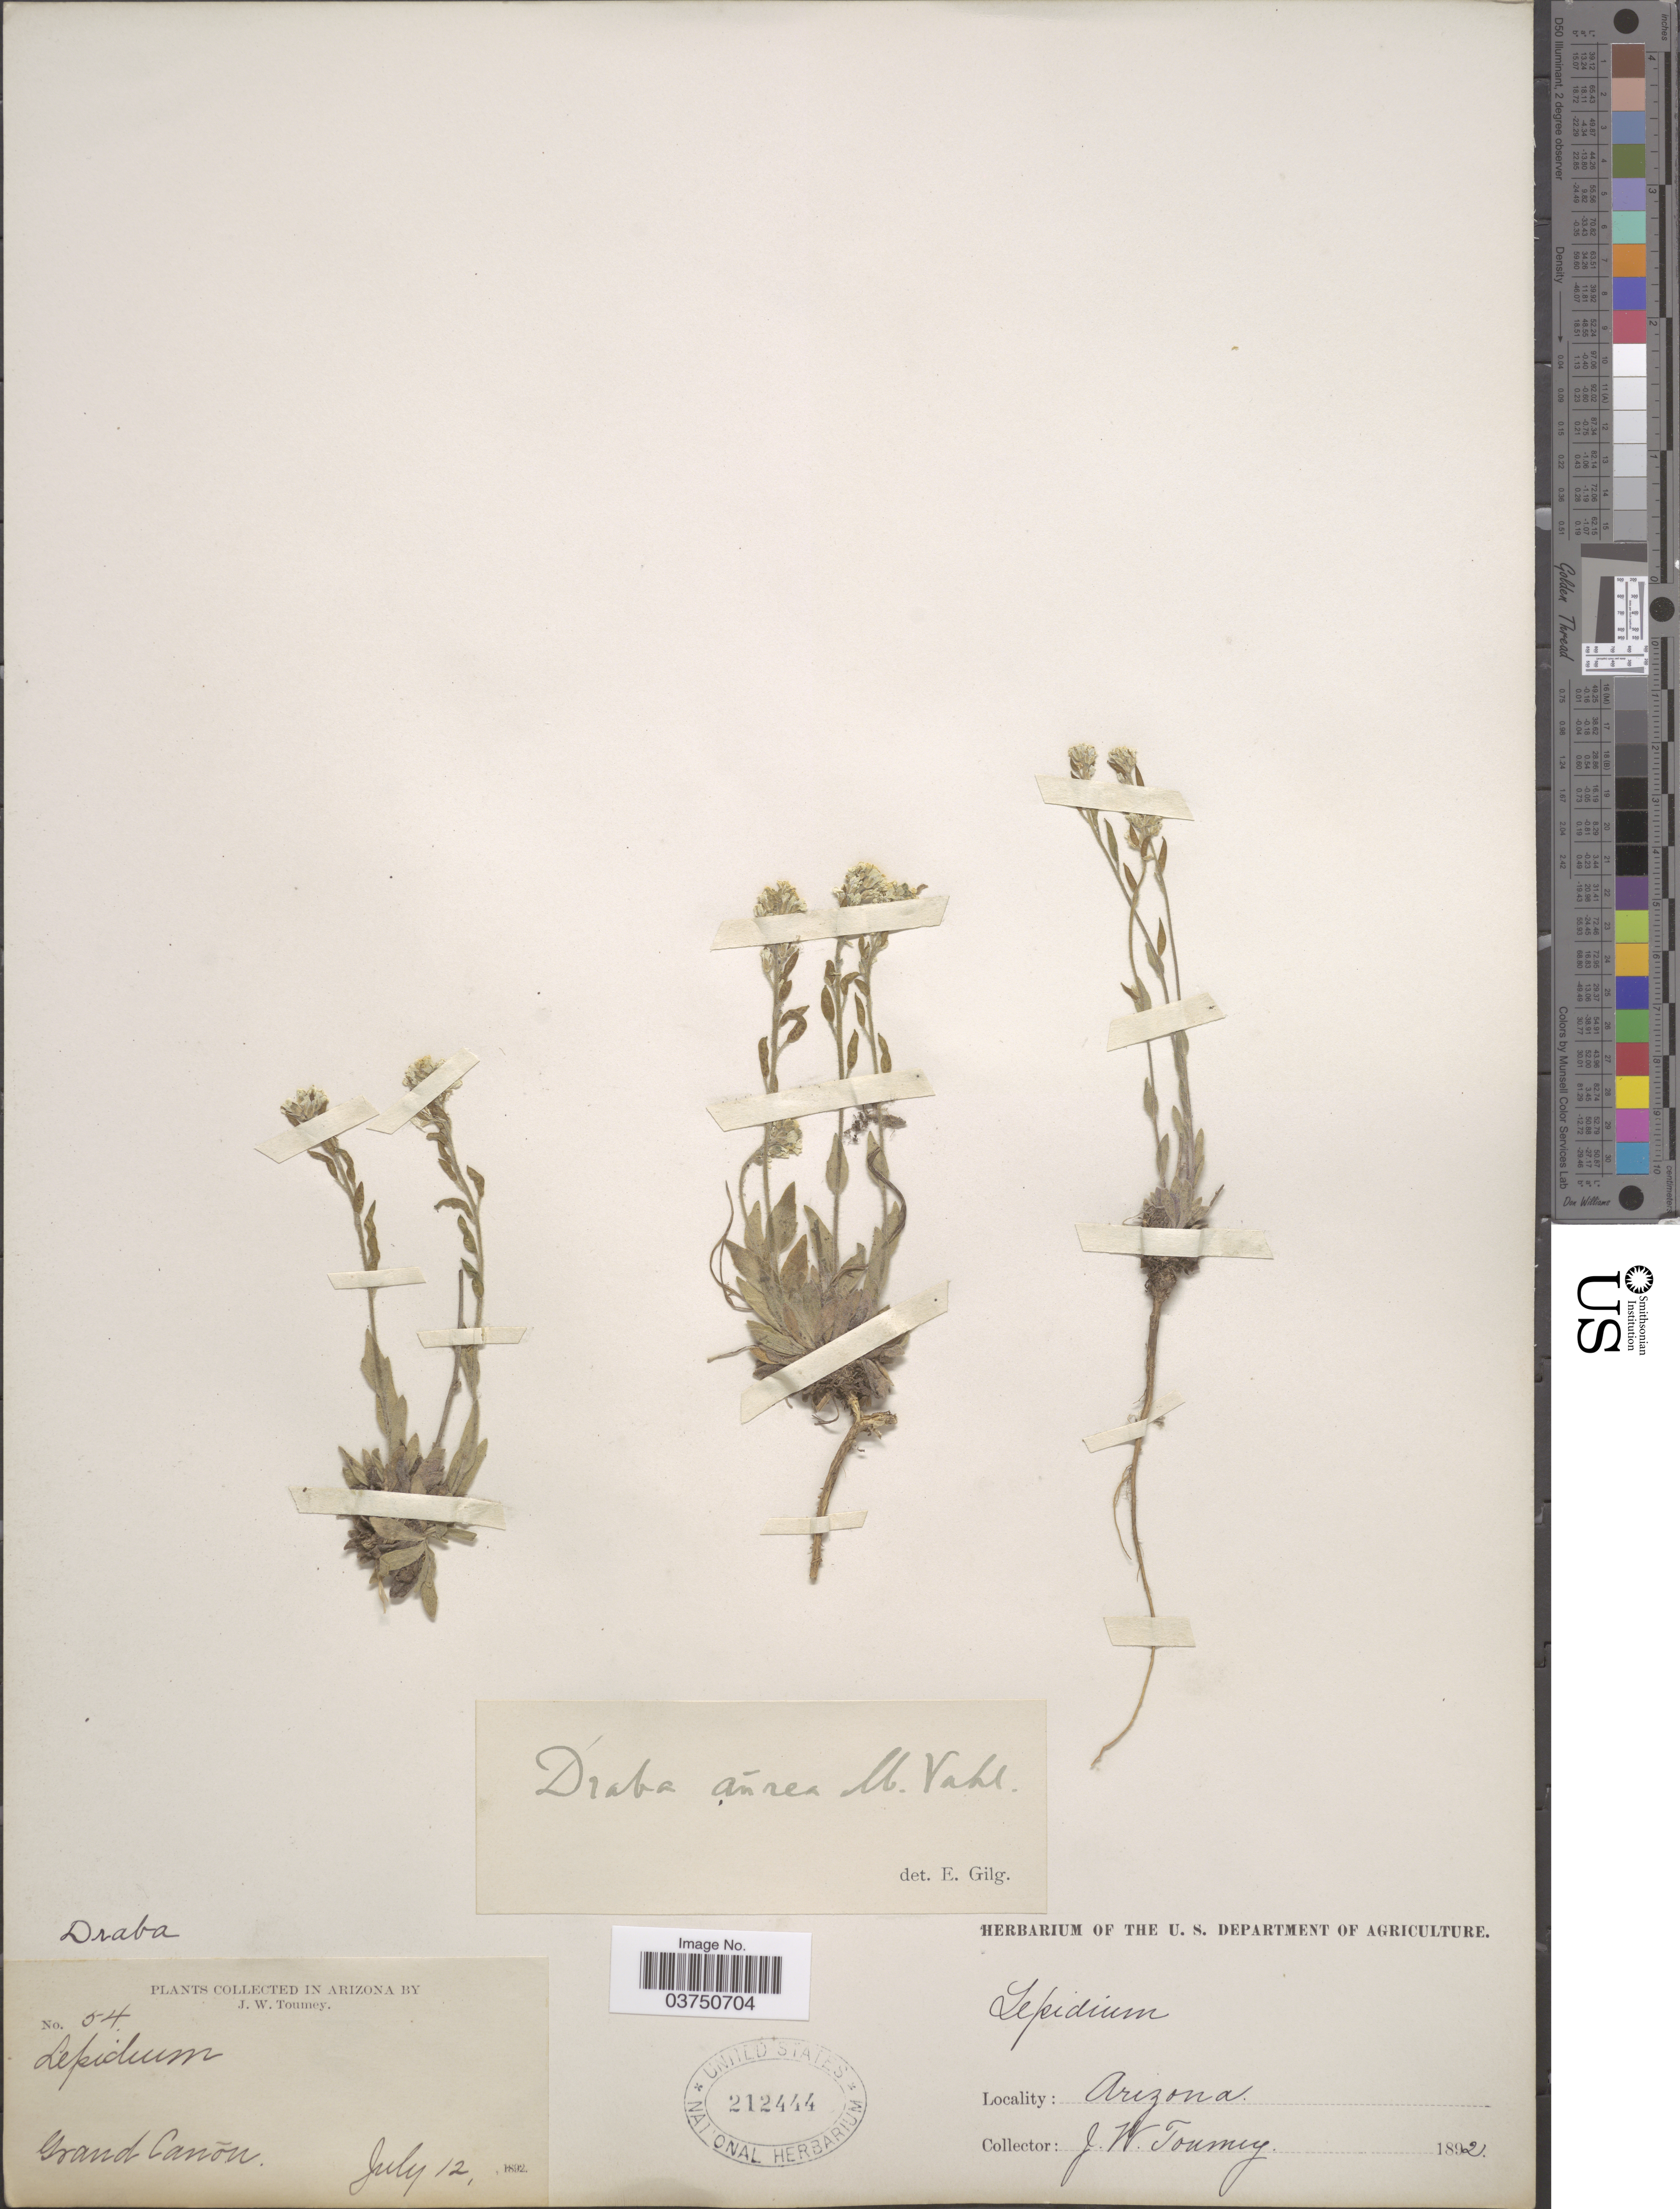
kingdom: Plantae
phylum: Tracheophyta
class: Magnoliopsida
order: Brassicales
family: Brassicaceae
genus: Draba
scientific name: Draba aurea var. leiocarpa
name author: (Payson & H. St. John) C.L. Hitchc.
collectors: J. W. Toumey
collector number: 54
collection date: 1892-07-12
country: United States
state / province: Arizona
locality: Grand Canõn.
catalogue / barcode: US 212444